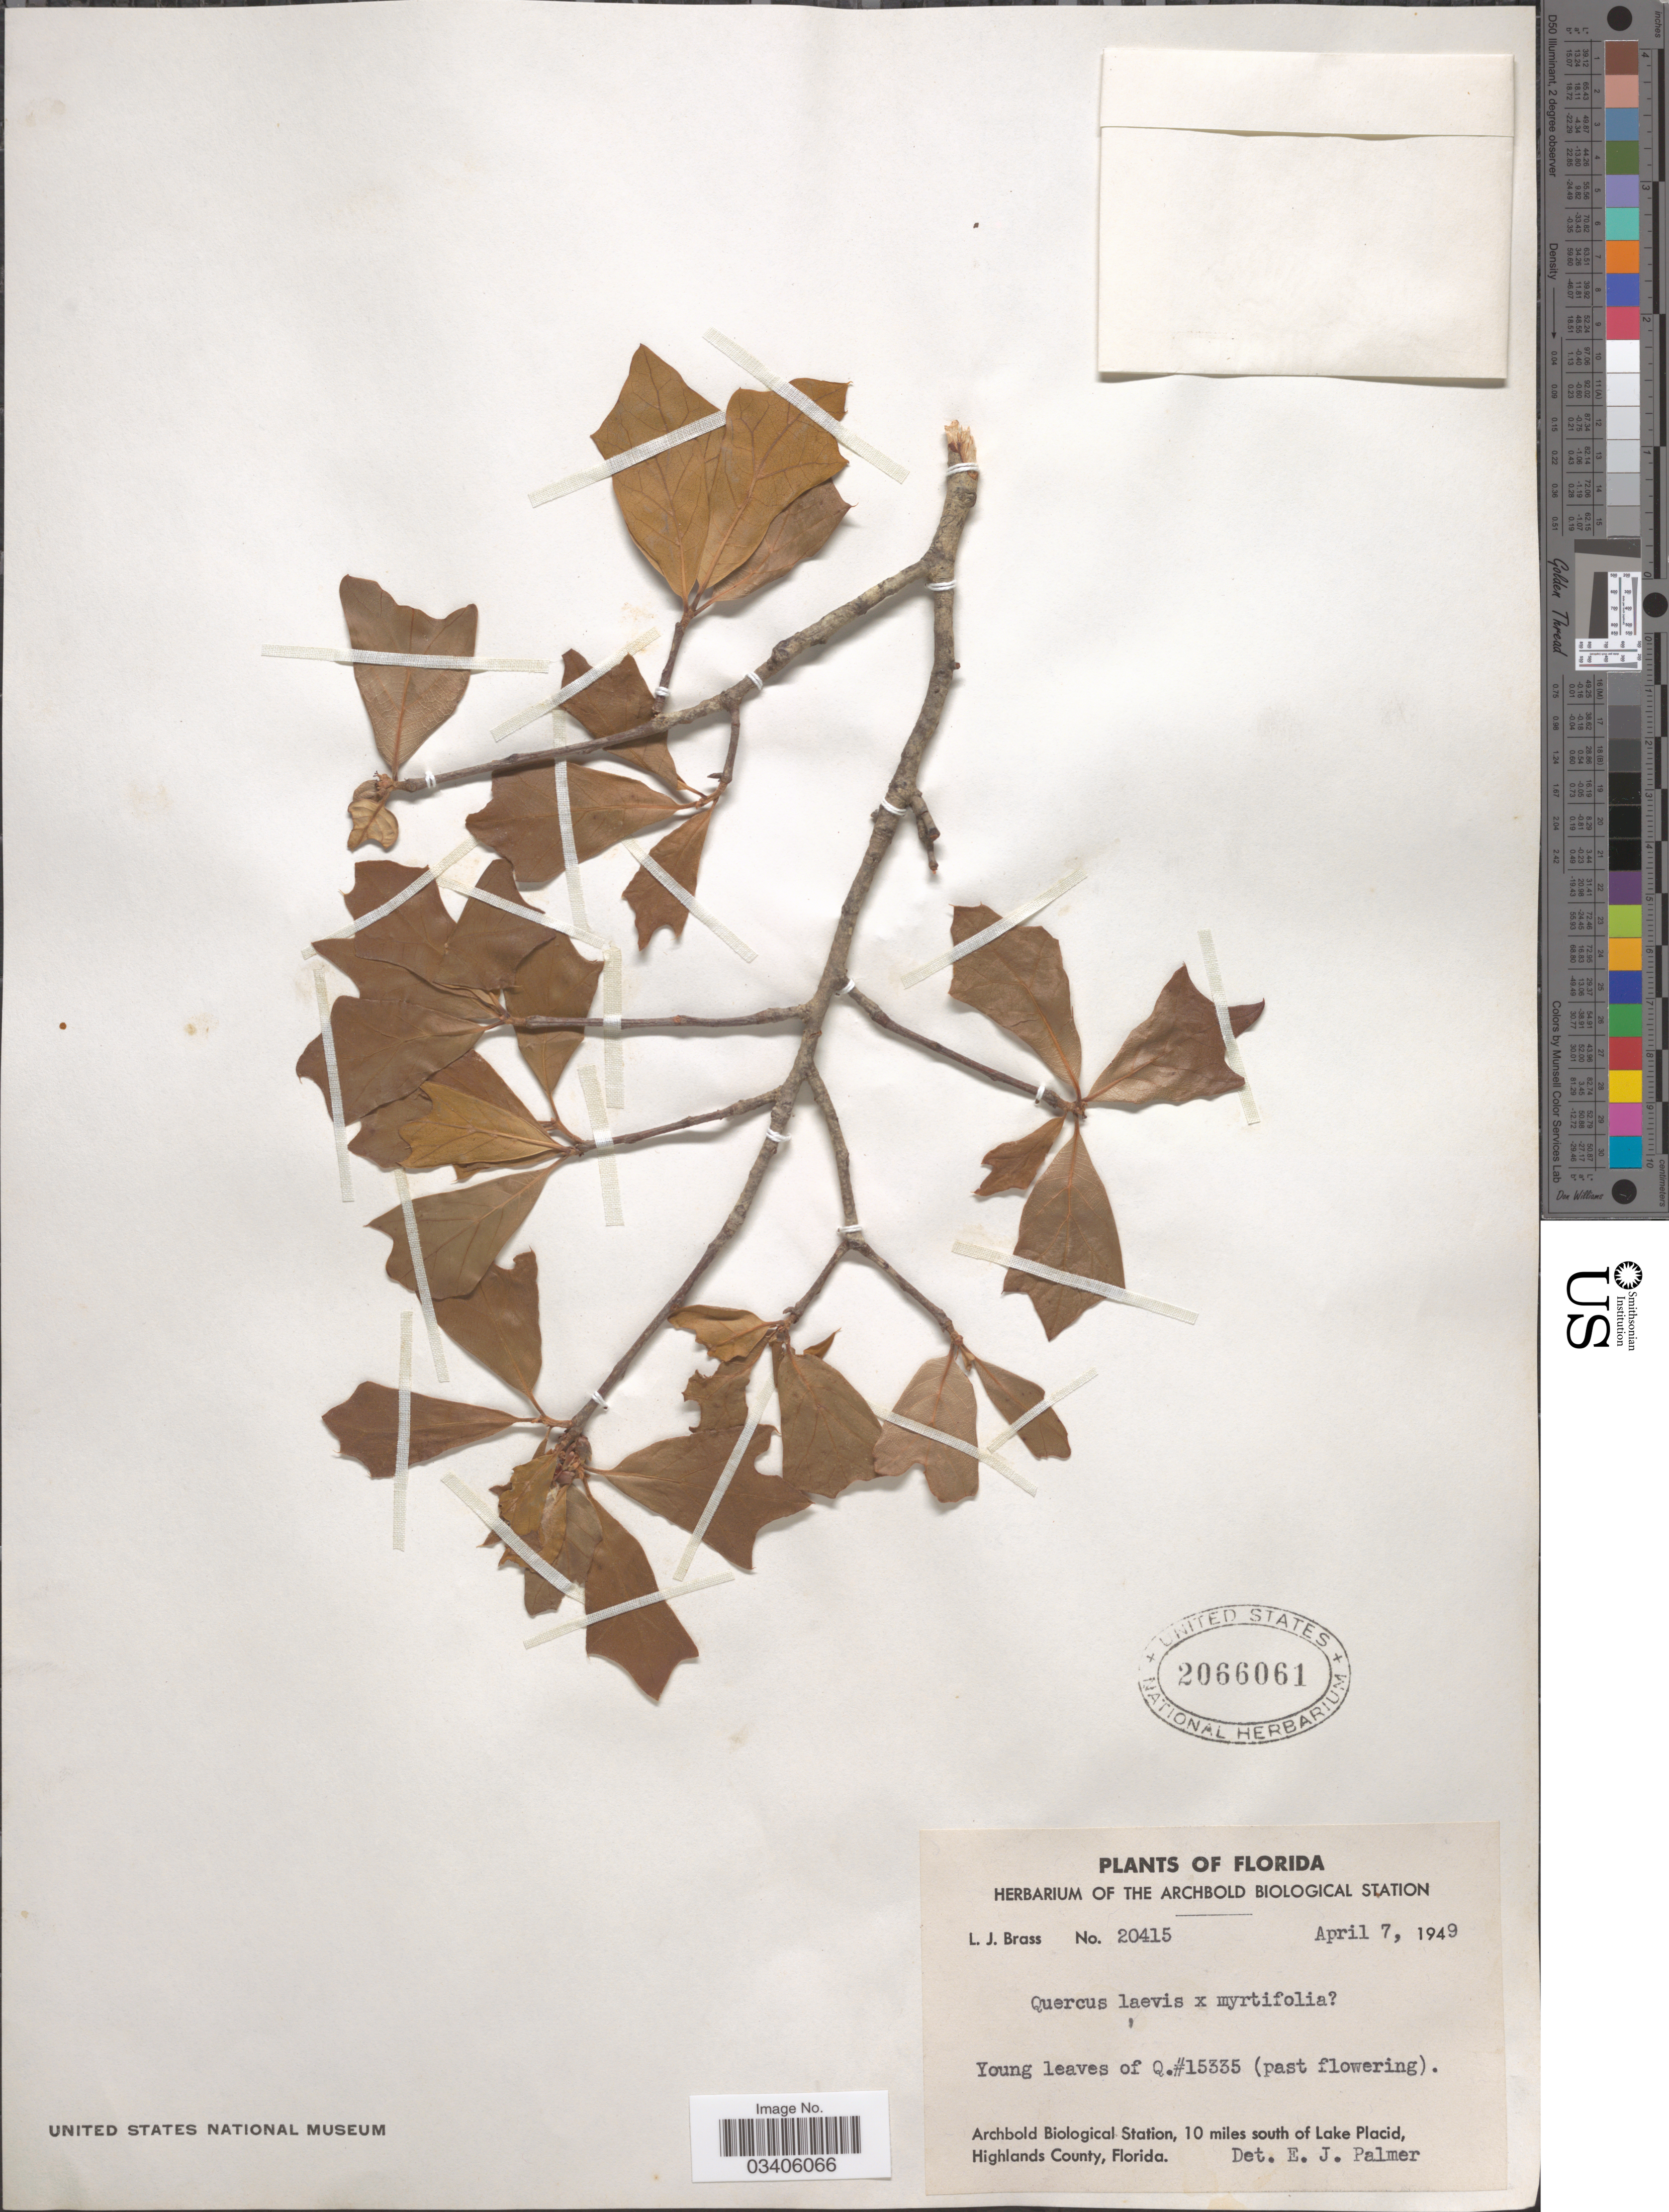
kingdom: Plantae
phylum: Tracheophyta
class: Magnoliopsida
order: Fagales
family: Fagaceae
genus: Quercus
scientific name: Quercus laevis x Q. myrtifolia Willd.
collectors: L. J. Brass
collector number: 20415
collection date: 1949-04-07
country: United States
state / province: Florida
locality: Archbold Biological Station, 10 miles south of Lake Placid, Highlands County.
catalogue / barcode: US 2066061